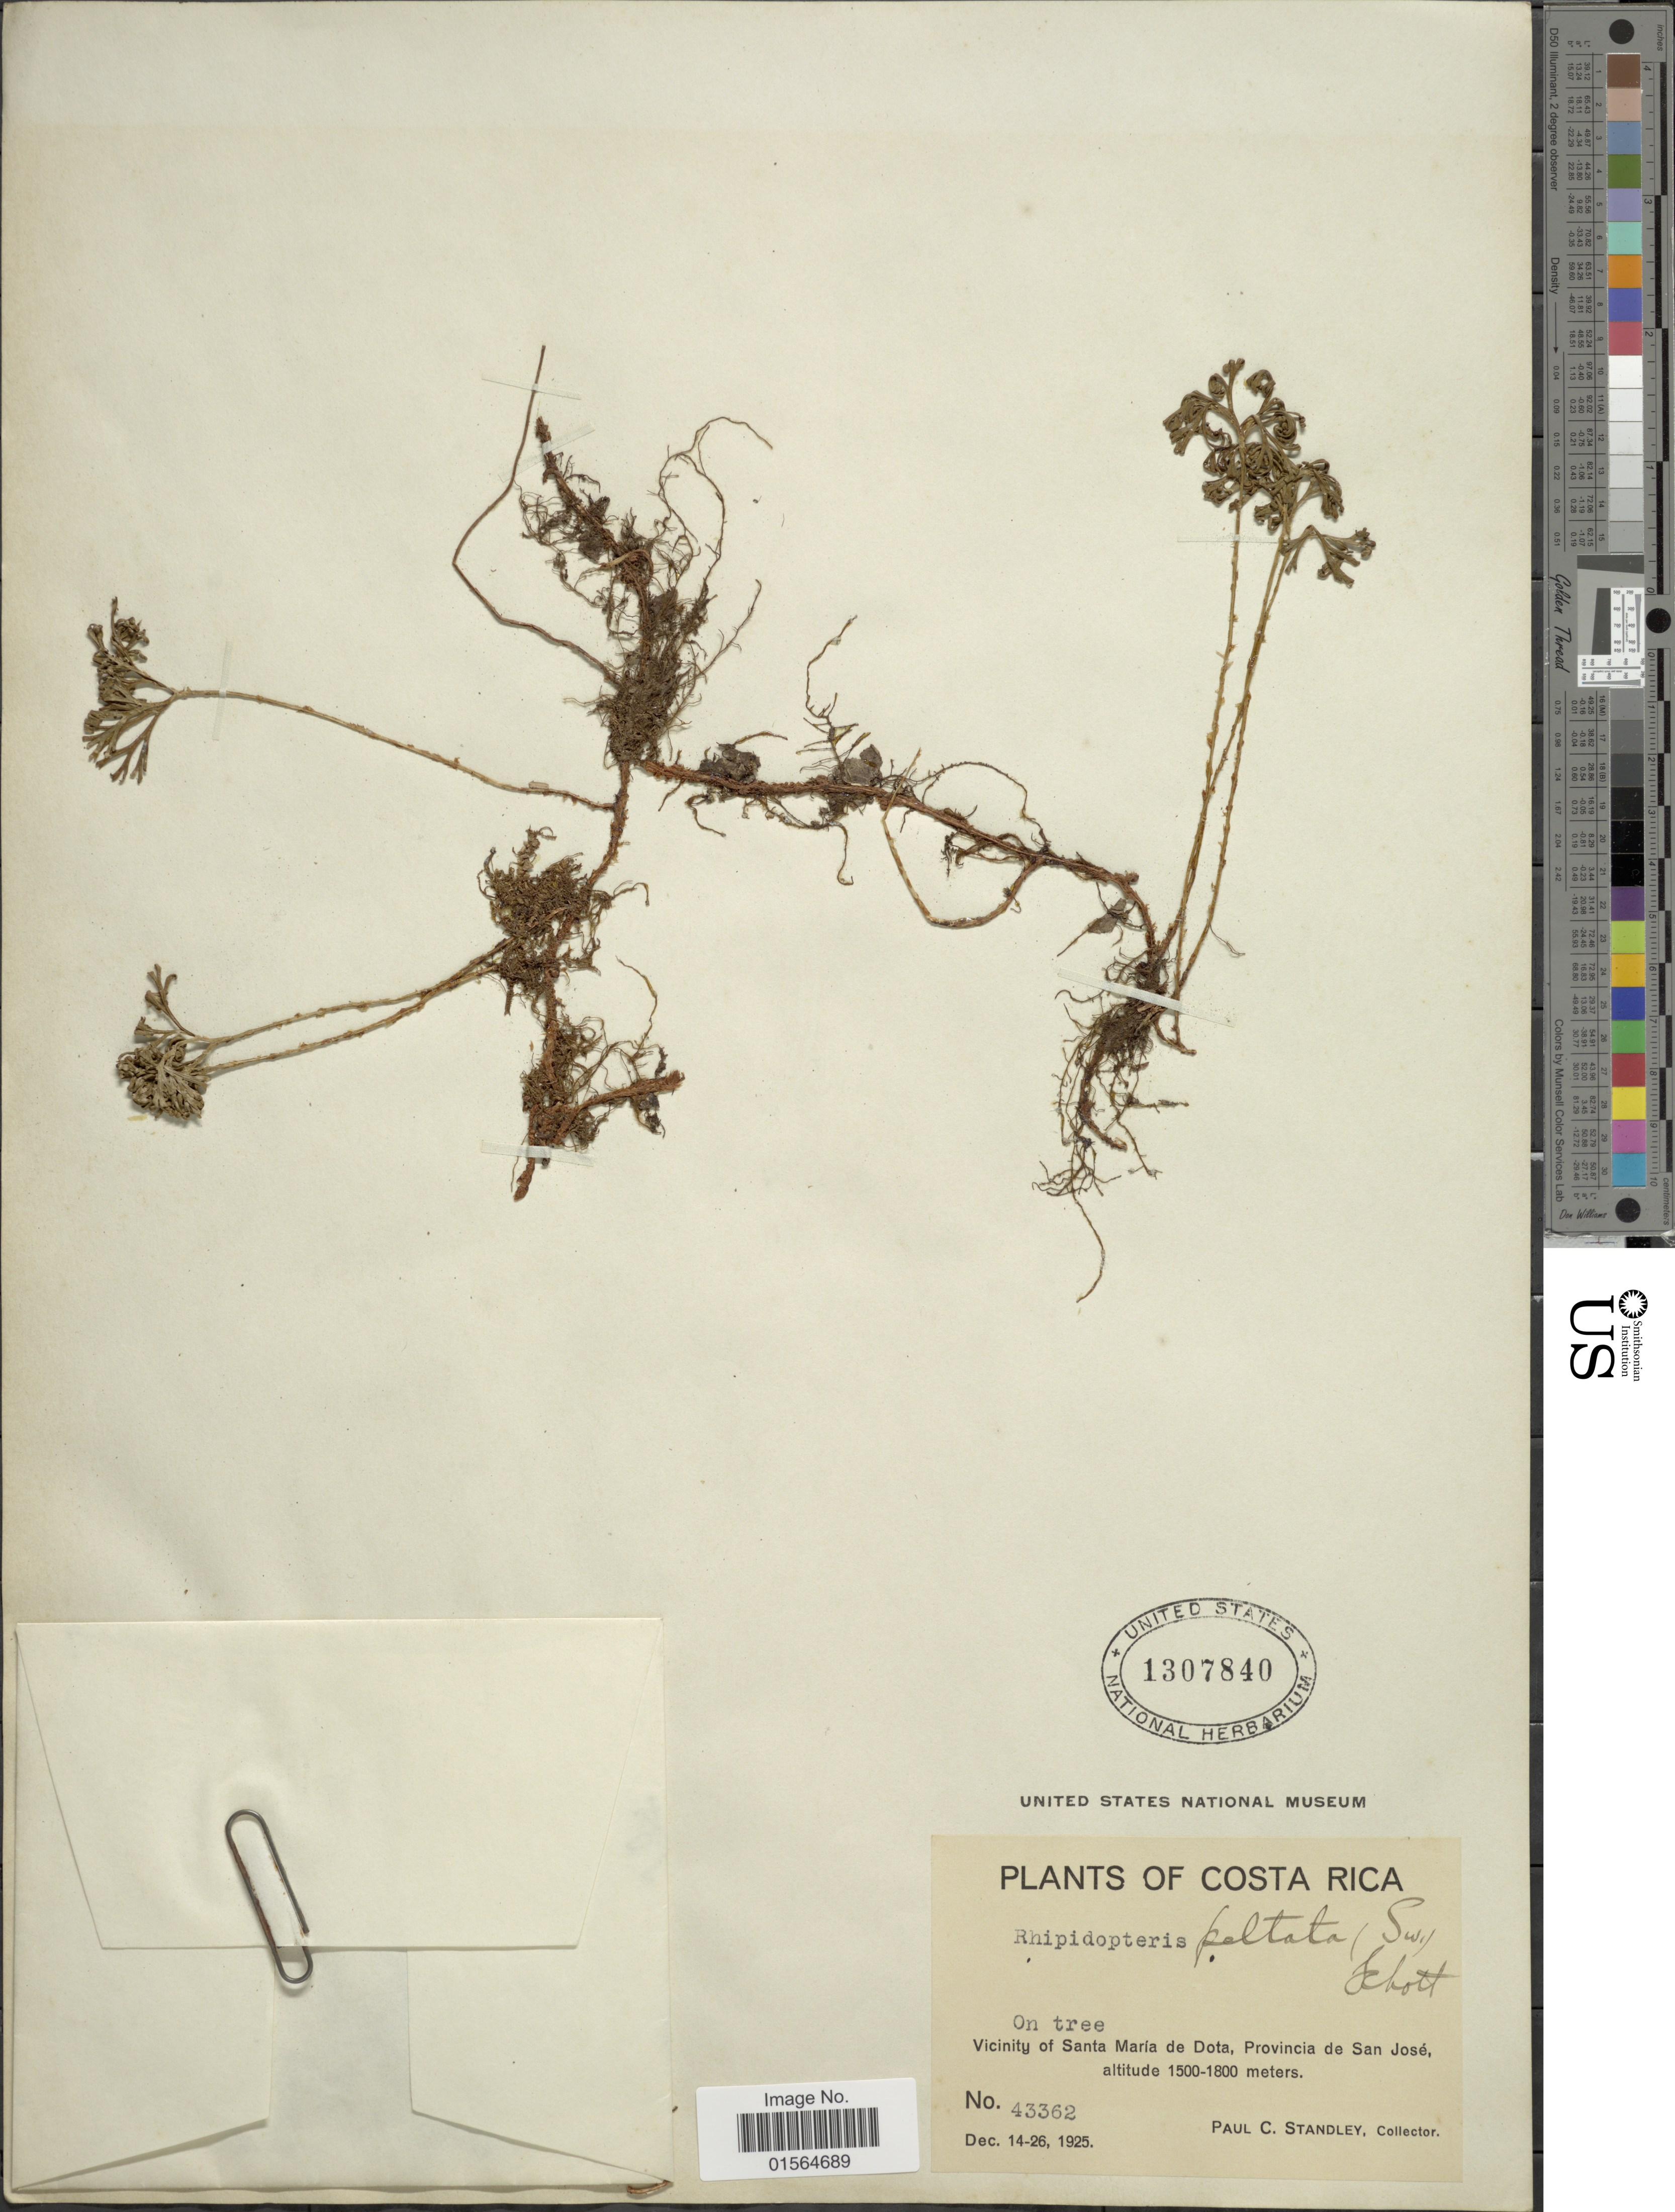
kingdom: Plantae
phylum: Tracheophyta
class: Polypodiopsida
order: Polypodiales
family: Dryopteridaceae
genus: Elaphoglossum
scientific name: Elaphoglossum peltatum f. peltatum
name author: (Sw.) Urb.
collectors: P. C. Standley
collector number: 43362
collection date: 1925-12-14/1925-12-26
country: Costa Rica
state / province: San José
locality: Vicinity of Santa Maria de Dota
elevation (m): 1500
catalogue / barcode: US 1307840